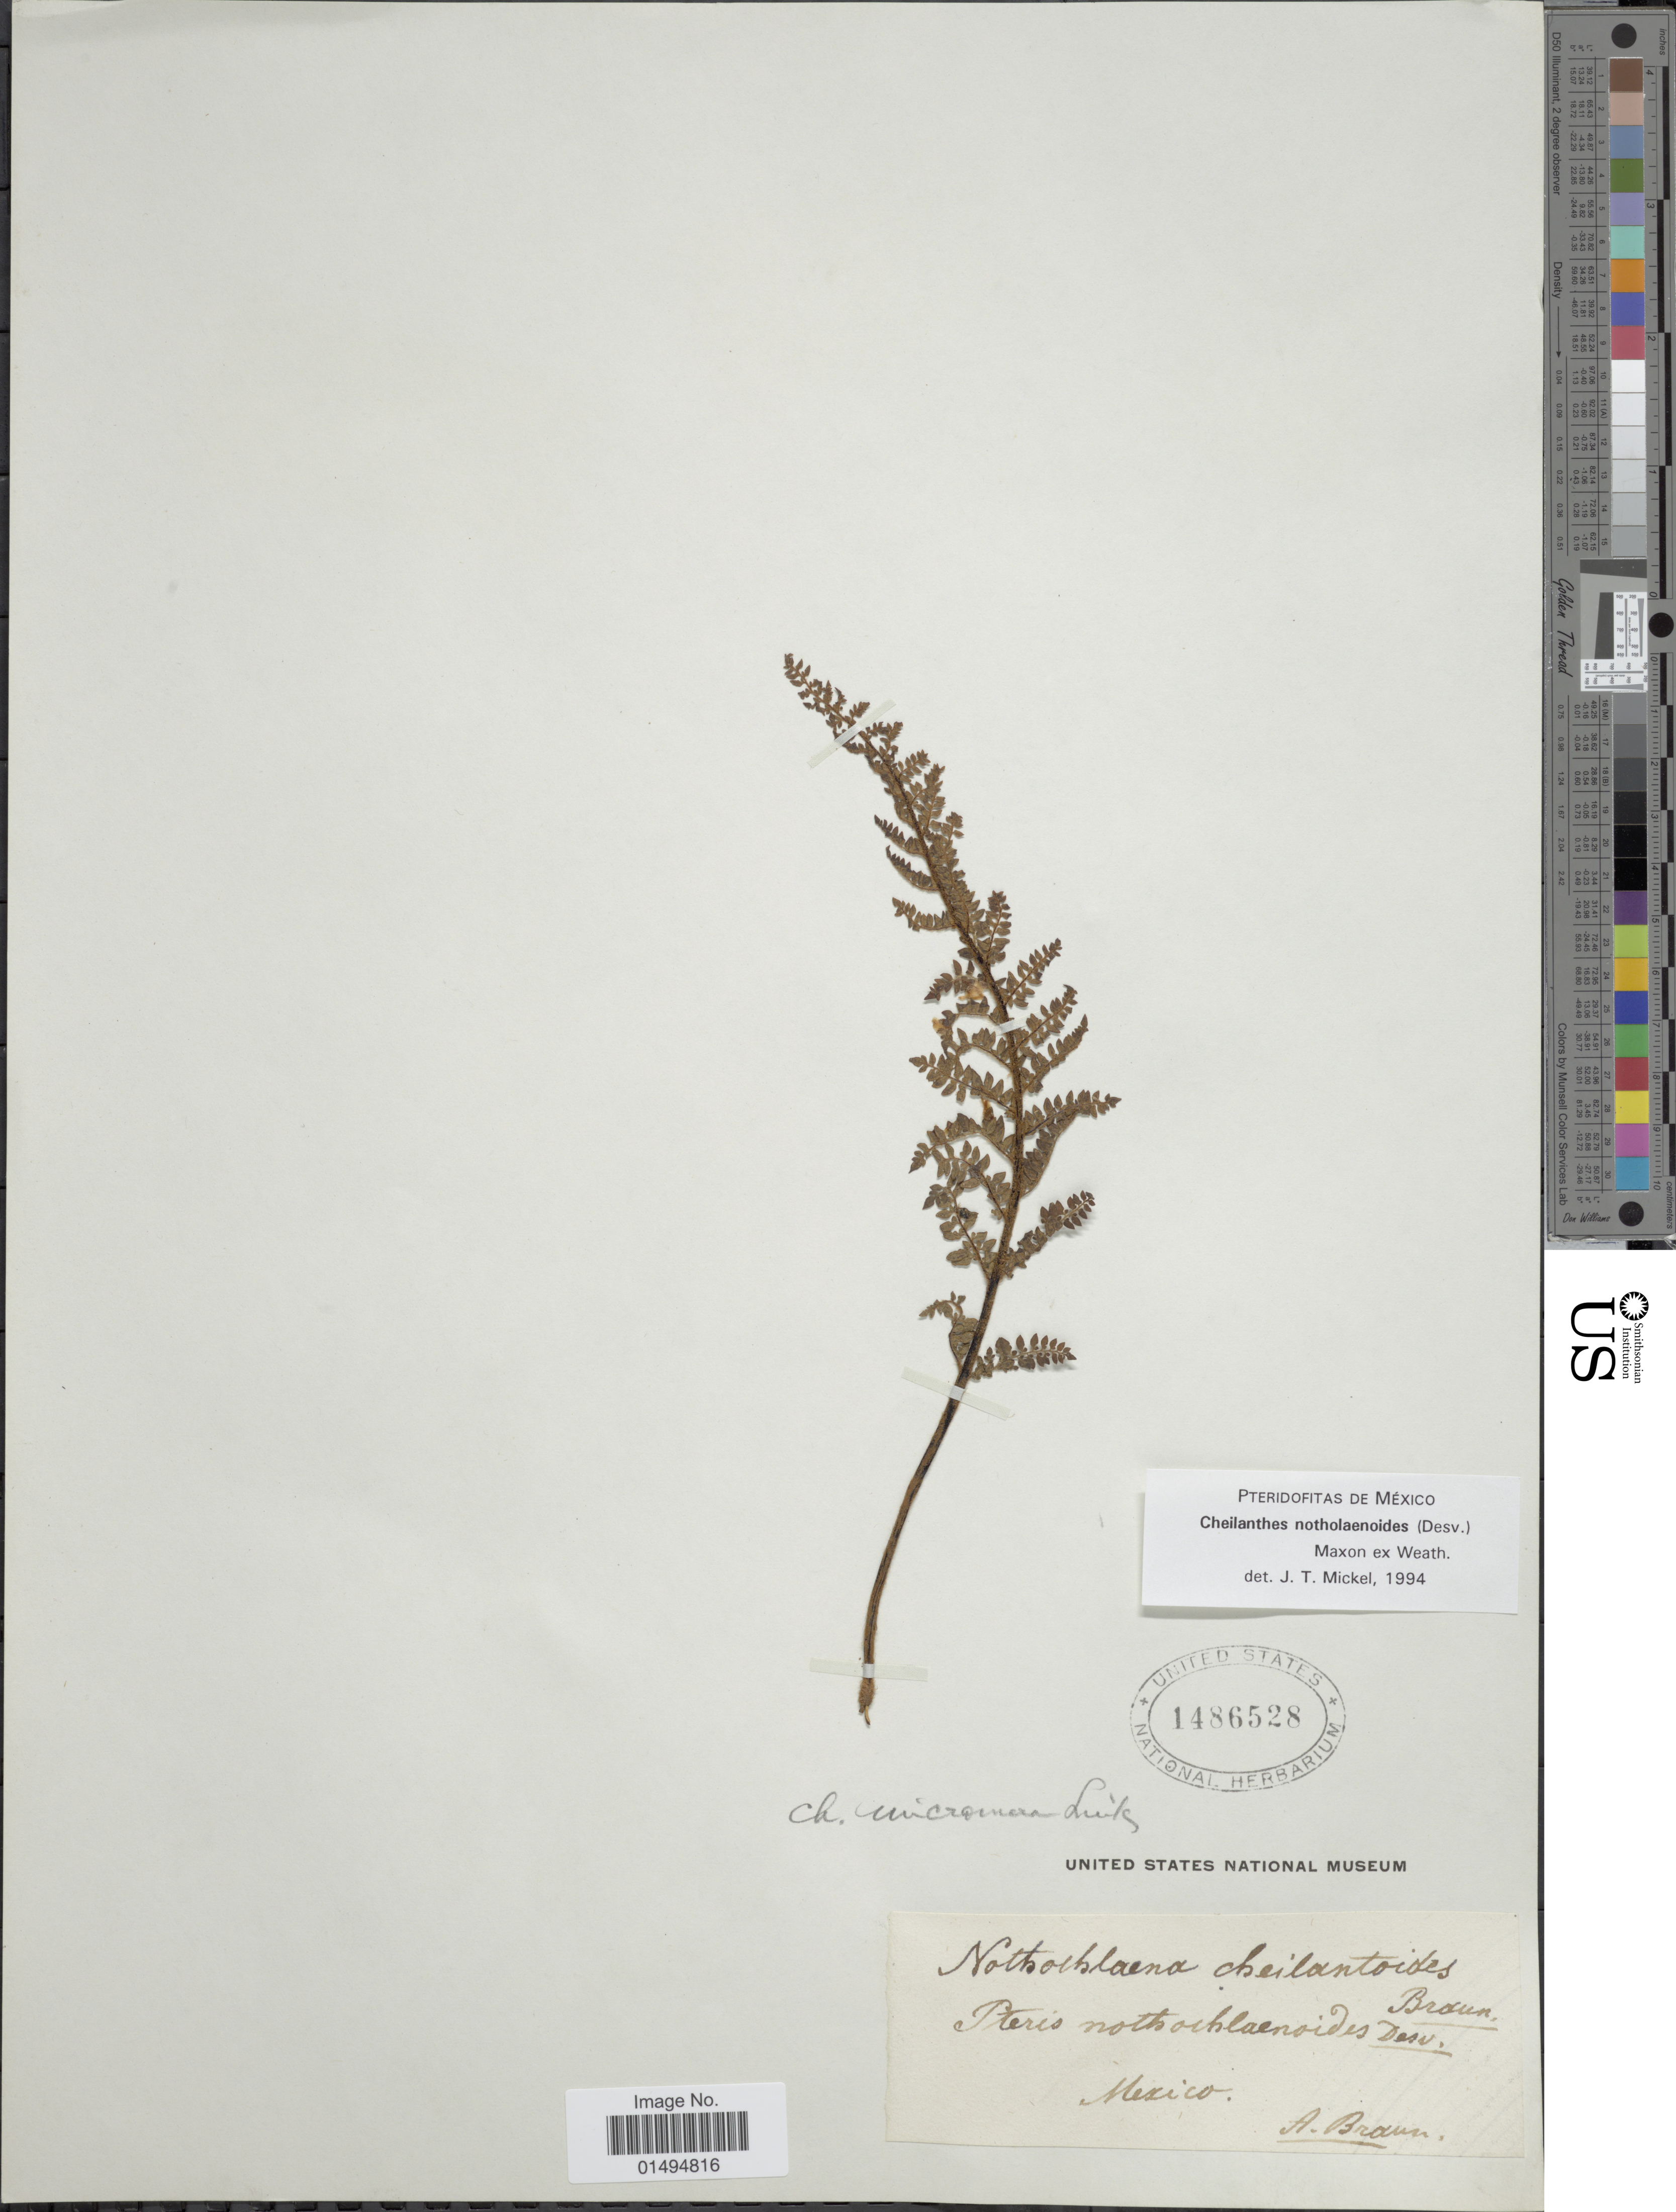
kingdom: Plantae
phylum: Tracheophyta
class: Polypodiopsida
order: Polypodiales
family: Pteridaceae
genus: Myriopteris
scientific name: Myriopteris notholaenoides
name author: (Desv.) Grusz & Windham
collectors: A. Brown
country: Mexico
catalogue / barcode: US 1486528